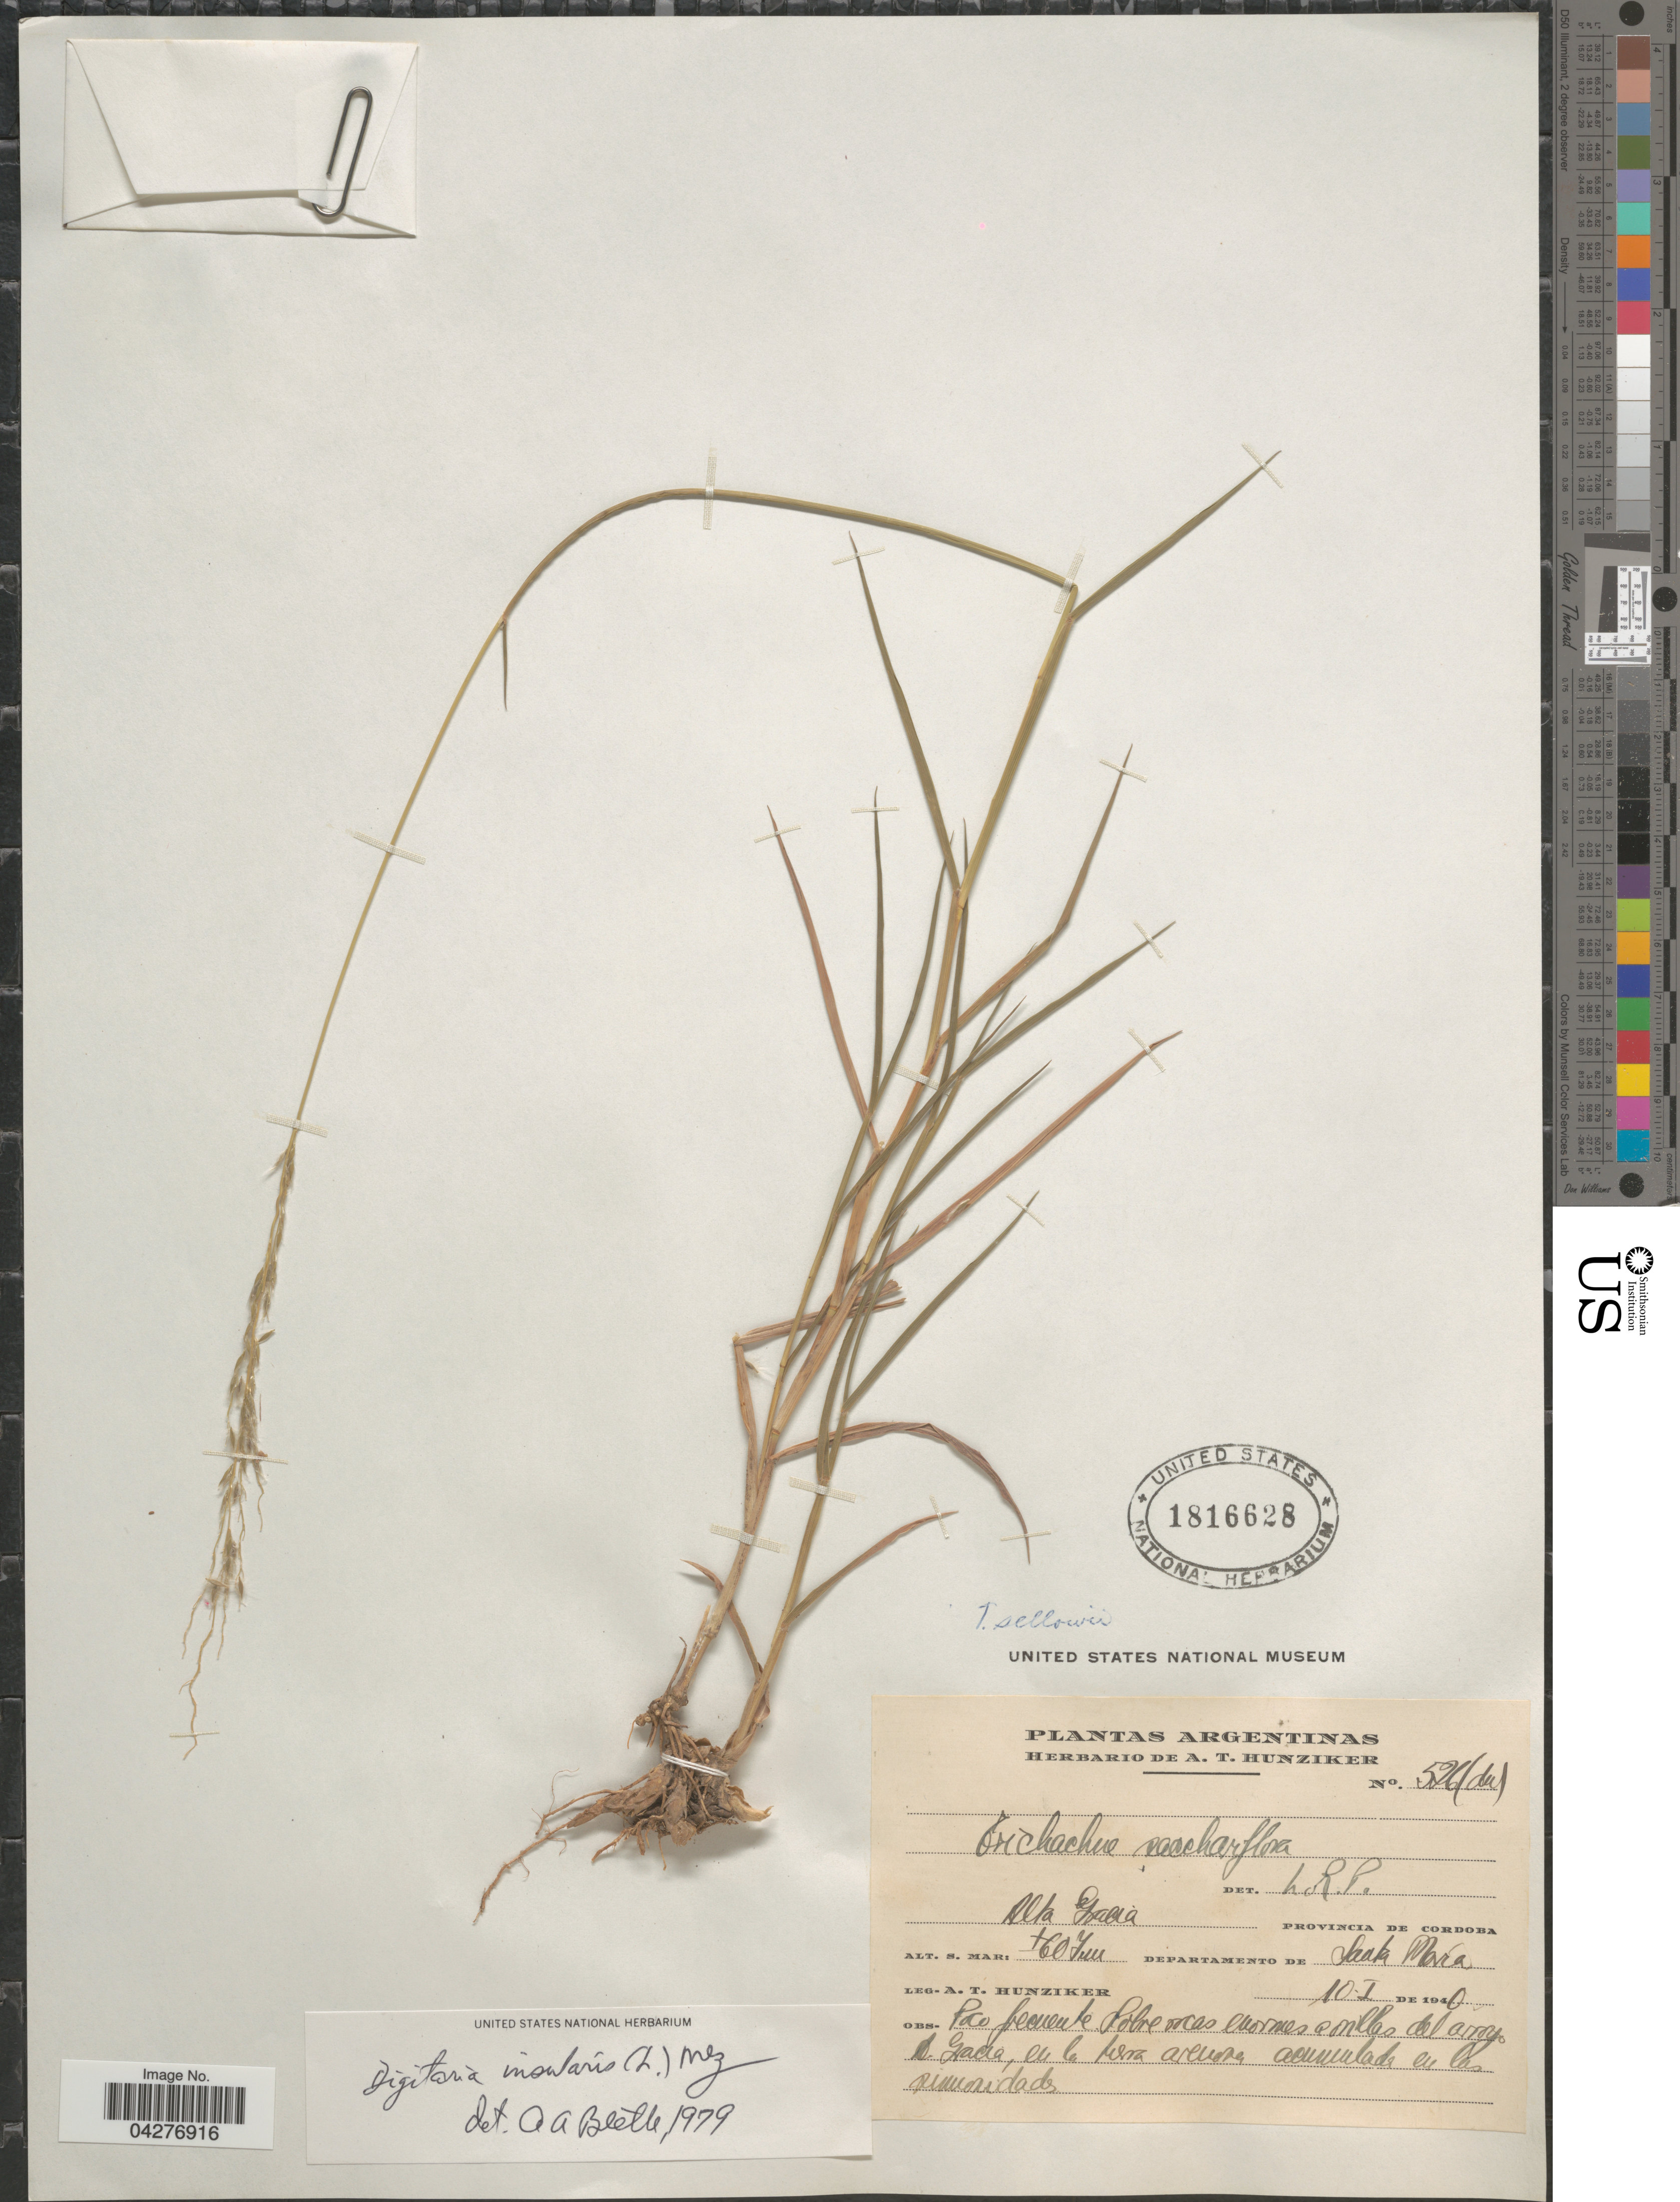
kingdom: Plantae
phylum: Tracheophyta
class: Liliopsida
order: Poales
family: Poaceae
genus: Digitaria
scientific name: Digitaria insularis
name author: (L.) Fedde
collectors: A. T. Hunziker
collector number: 526(du*)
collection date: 1940-01-10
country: Argentina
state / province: Cordoba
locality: Alta Gracia. Departamento de Santa Maria.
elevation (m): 60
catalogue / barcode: US 1816628